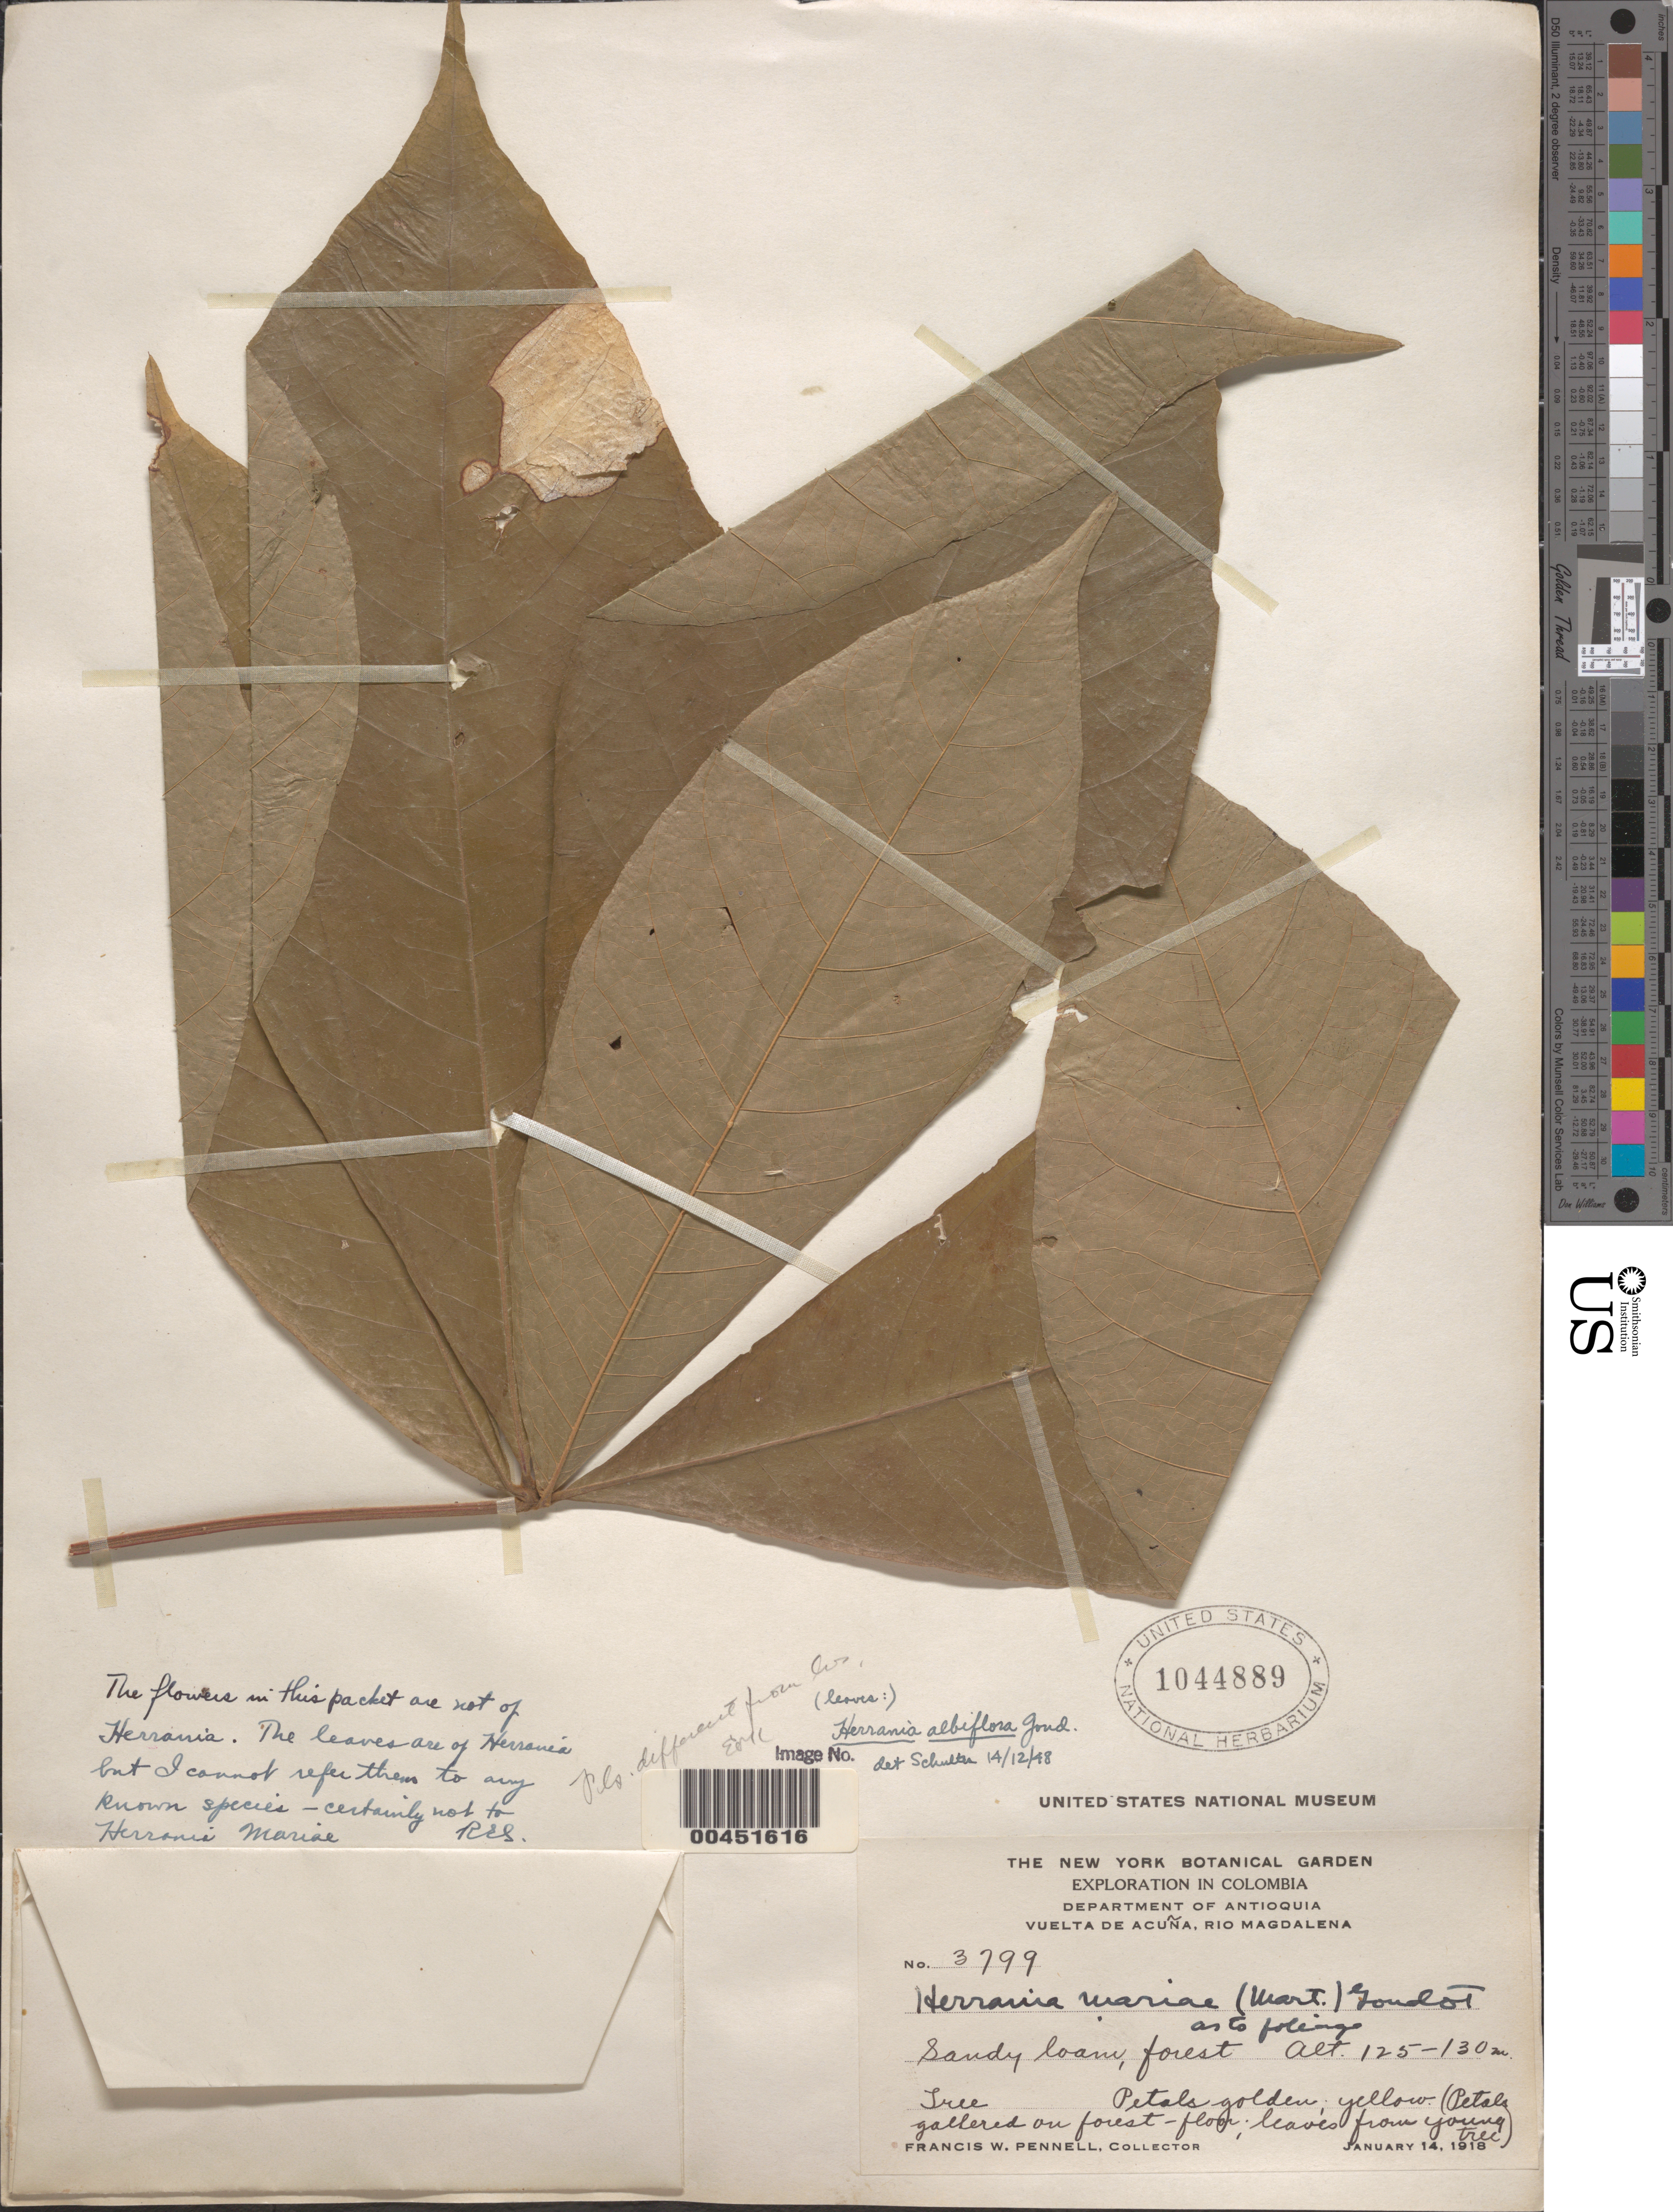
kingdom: Plantae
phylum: Tracheophyta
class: Magnoliopsida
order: Malvales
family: Malvaceae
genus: Theobroma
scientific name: Theobroma albiflorum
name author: (Goudot) De Wild.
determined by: Dorr, L. J., (BOT), Smithsonian Institution - National Museum of Natural History (UNITED STATES)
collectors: F. W. Pennell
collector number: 3799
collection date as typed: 14 Jan 1918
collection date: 1918-01-14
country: Colombia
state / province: Antioquia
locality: Vuelta de Acuña, Río Magdalena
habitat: sandy loam, forest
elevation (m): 125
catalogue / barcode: US 1044889